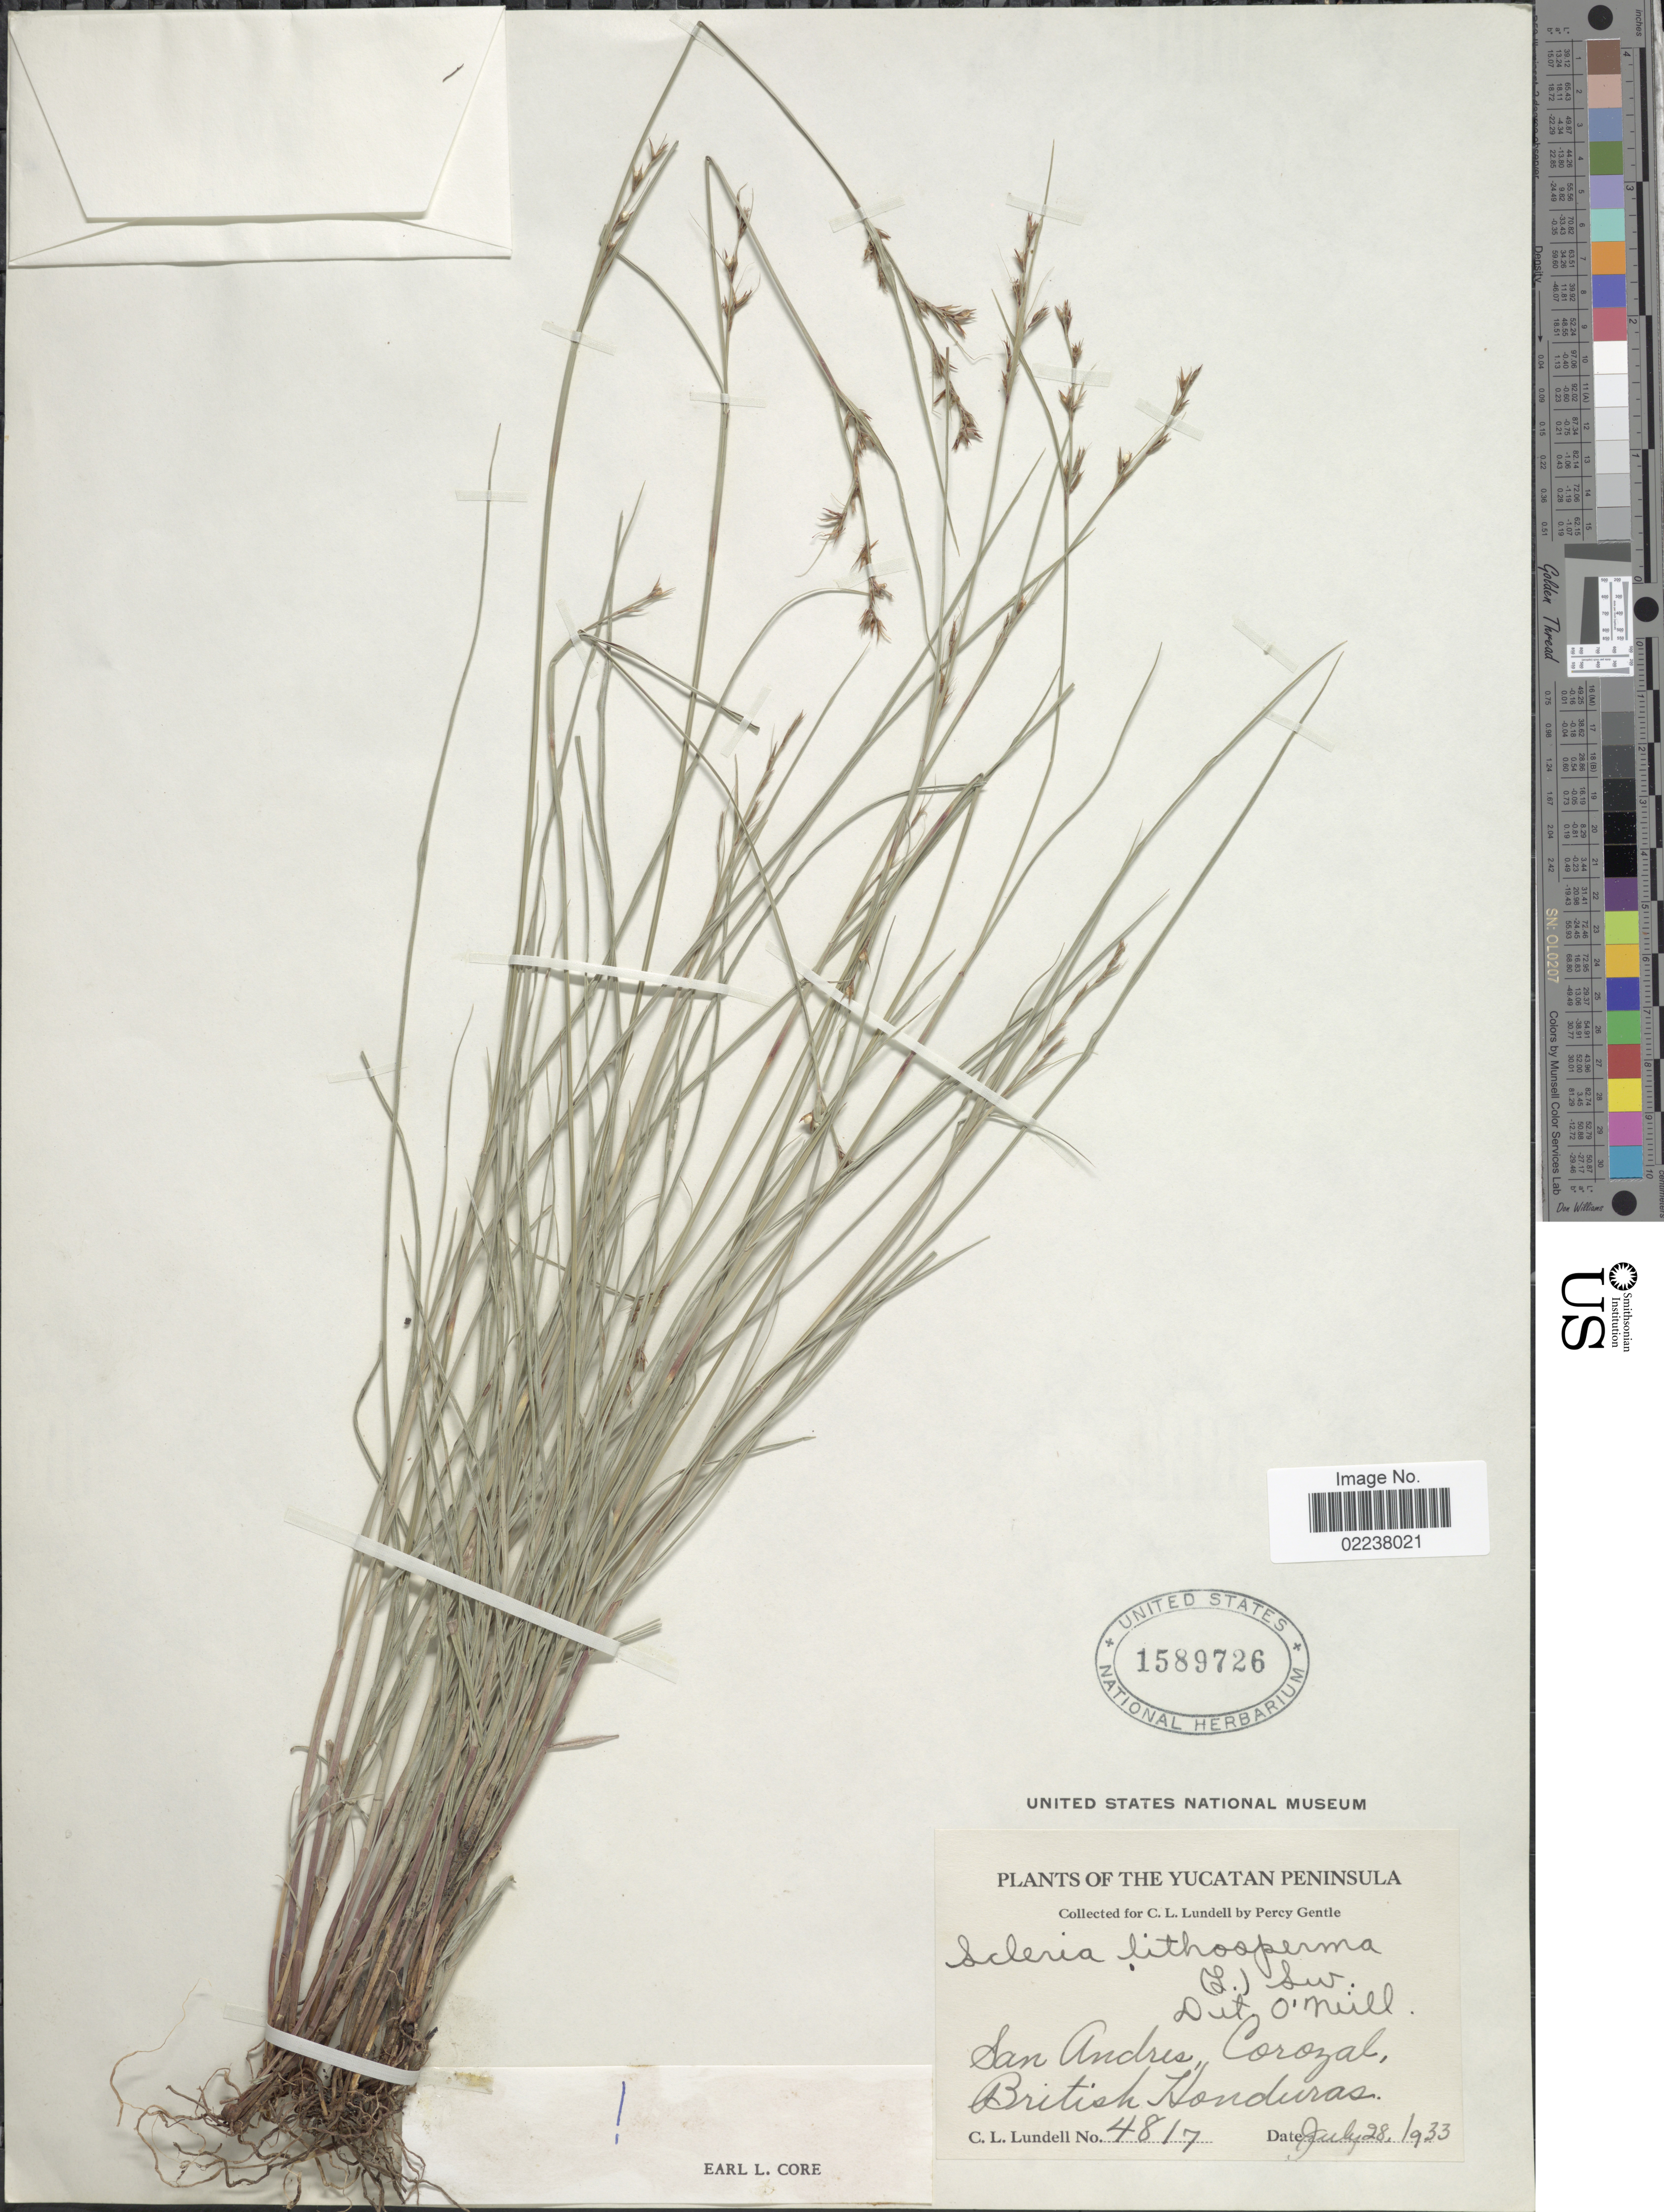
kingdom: Plantae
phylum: Tracheophyta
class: Liliopsida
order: Poales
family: Cyperaceae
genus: Scleria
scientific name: Scleria lithosperma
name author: (L.) Sw.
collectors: C. L. Lundell & P. H. Gentle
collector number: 4817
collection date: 1933-07-28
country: Belize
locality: Yucatan Peninsula, San Andres, Corozal, British Honduras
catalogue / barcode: US 1589726